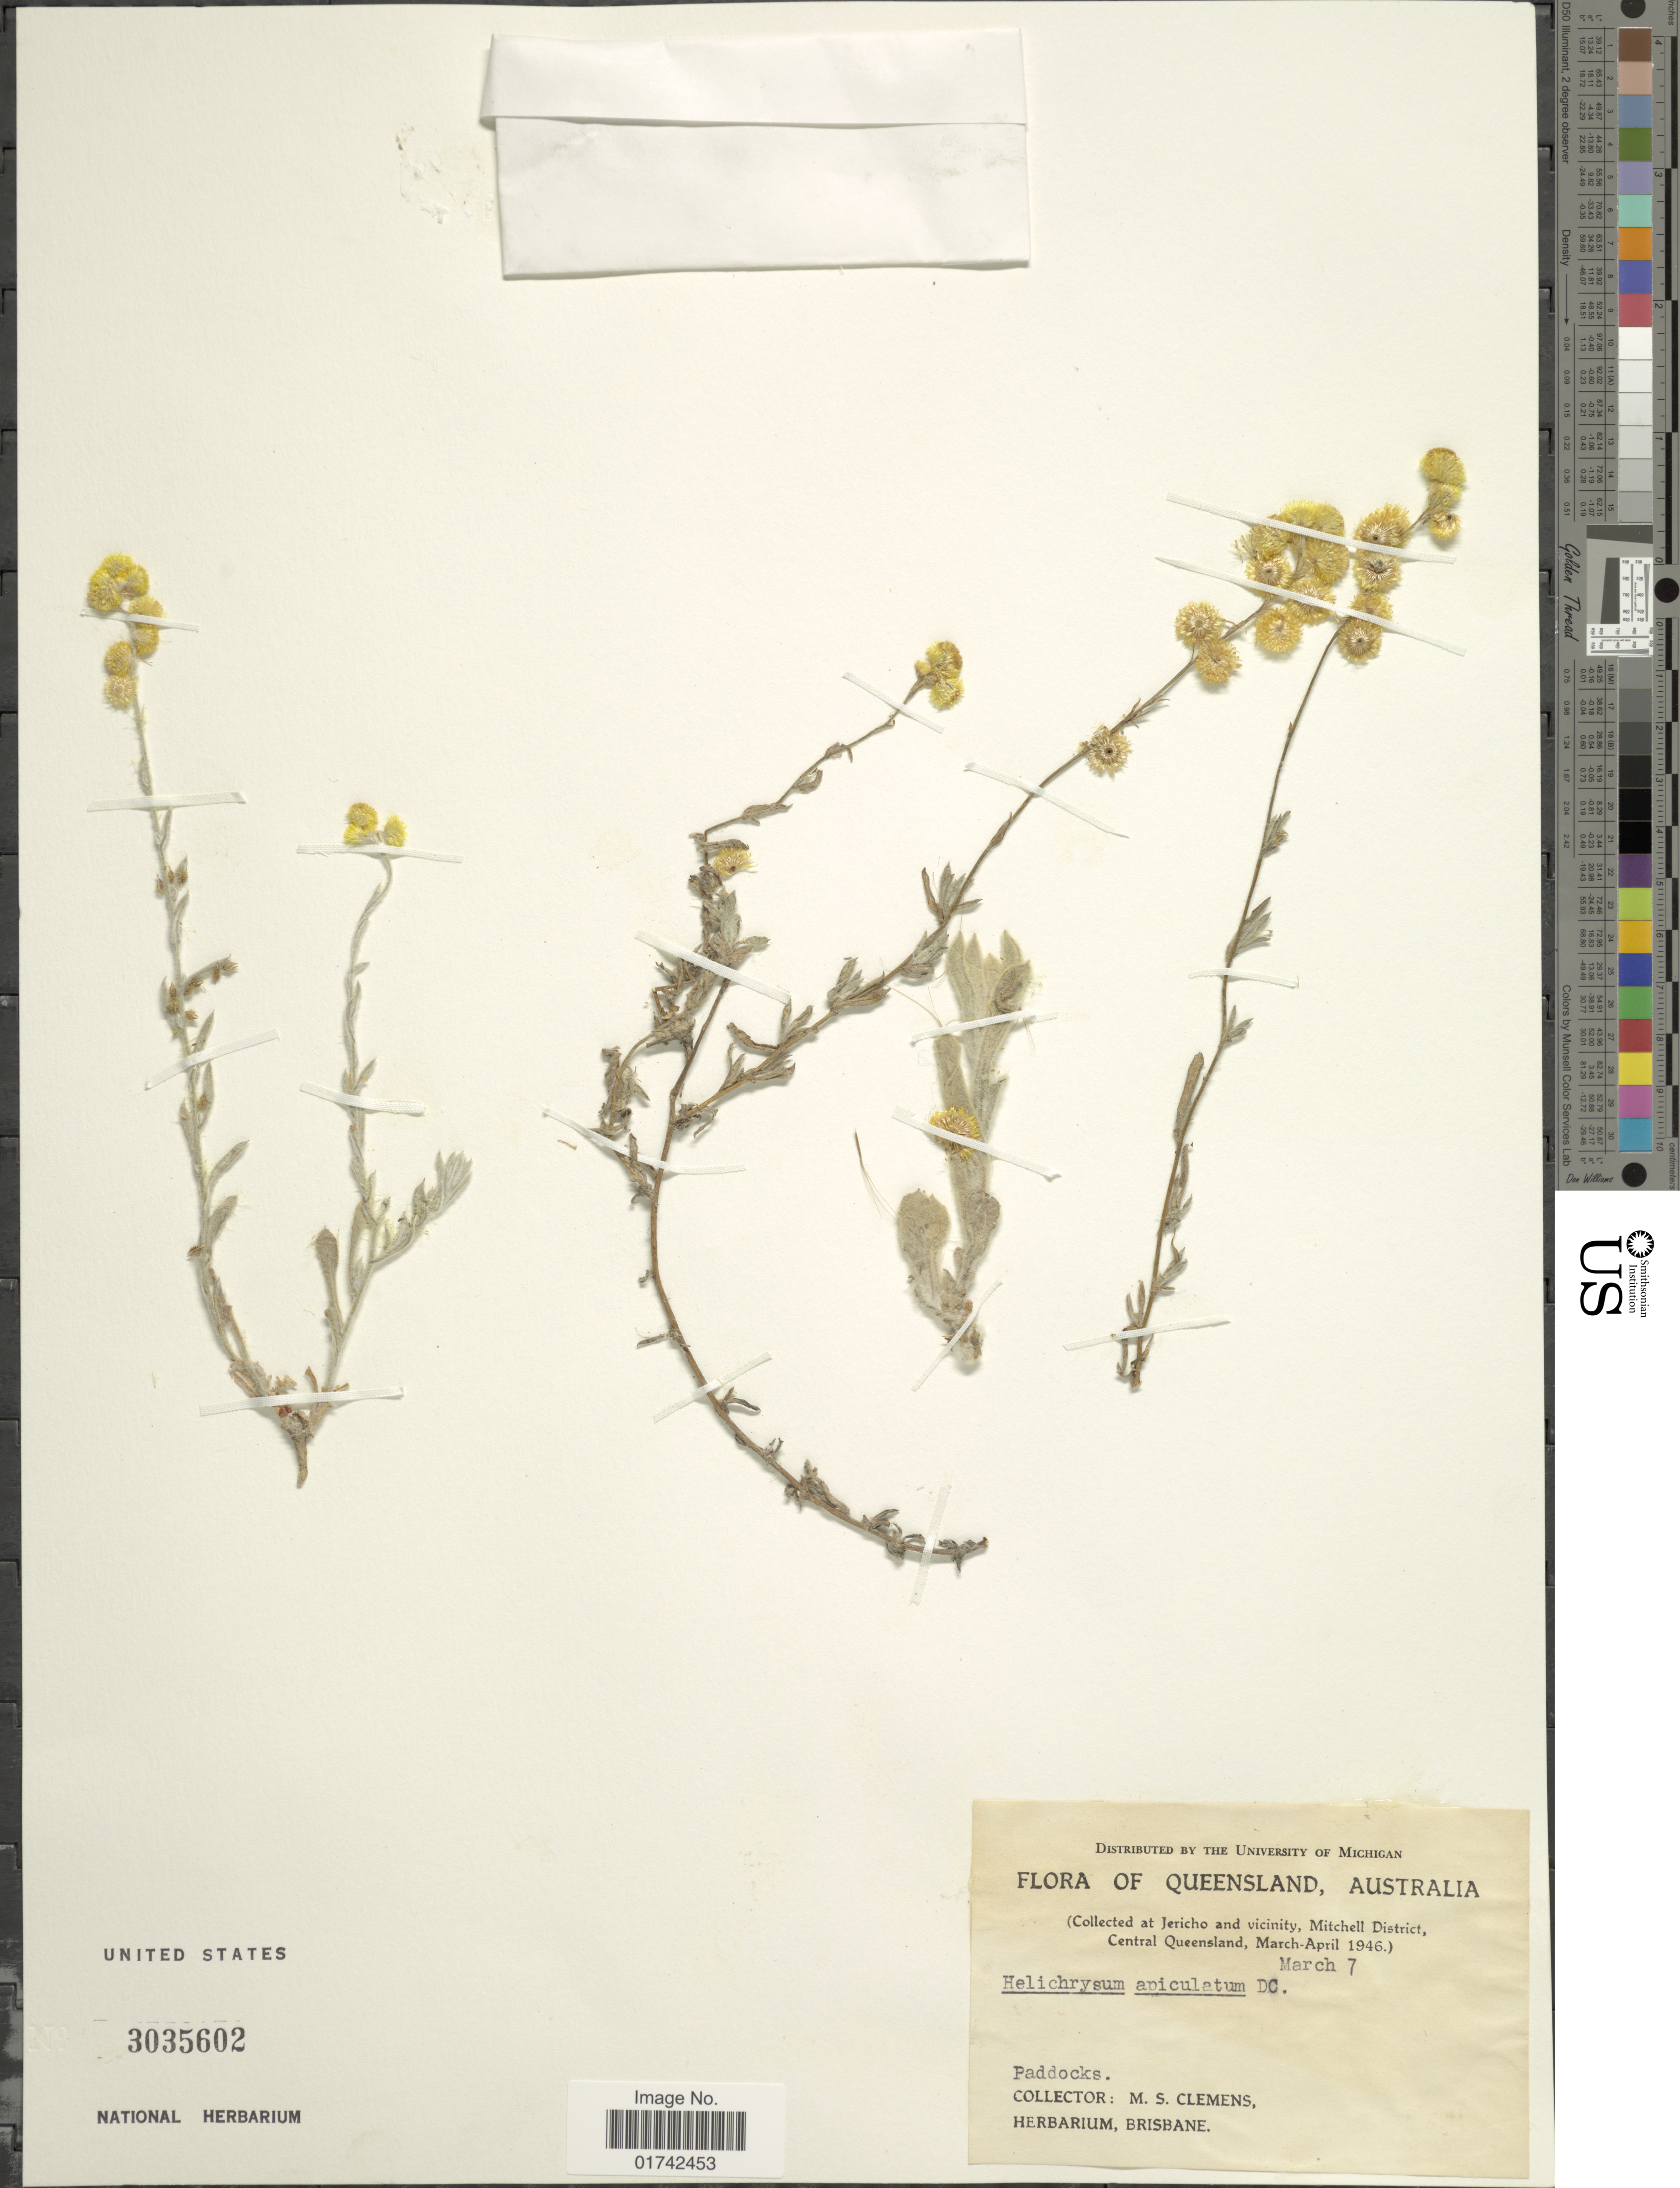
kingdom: Plantae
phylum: Tracheophyta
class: Magnoliopsida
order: Asterales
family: Asteraceae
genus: Helichrysum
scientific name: Helichrysum apiculatum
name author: (Labill.) D. Don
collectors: M. S. Clemens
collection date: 1946-03-07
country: Australia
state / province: Queensland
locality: Jericho and vicinity, Mitchell District, Central Queensland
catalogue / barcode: US 3035602